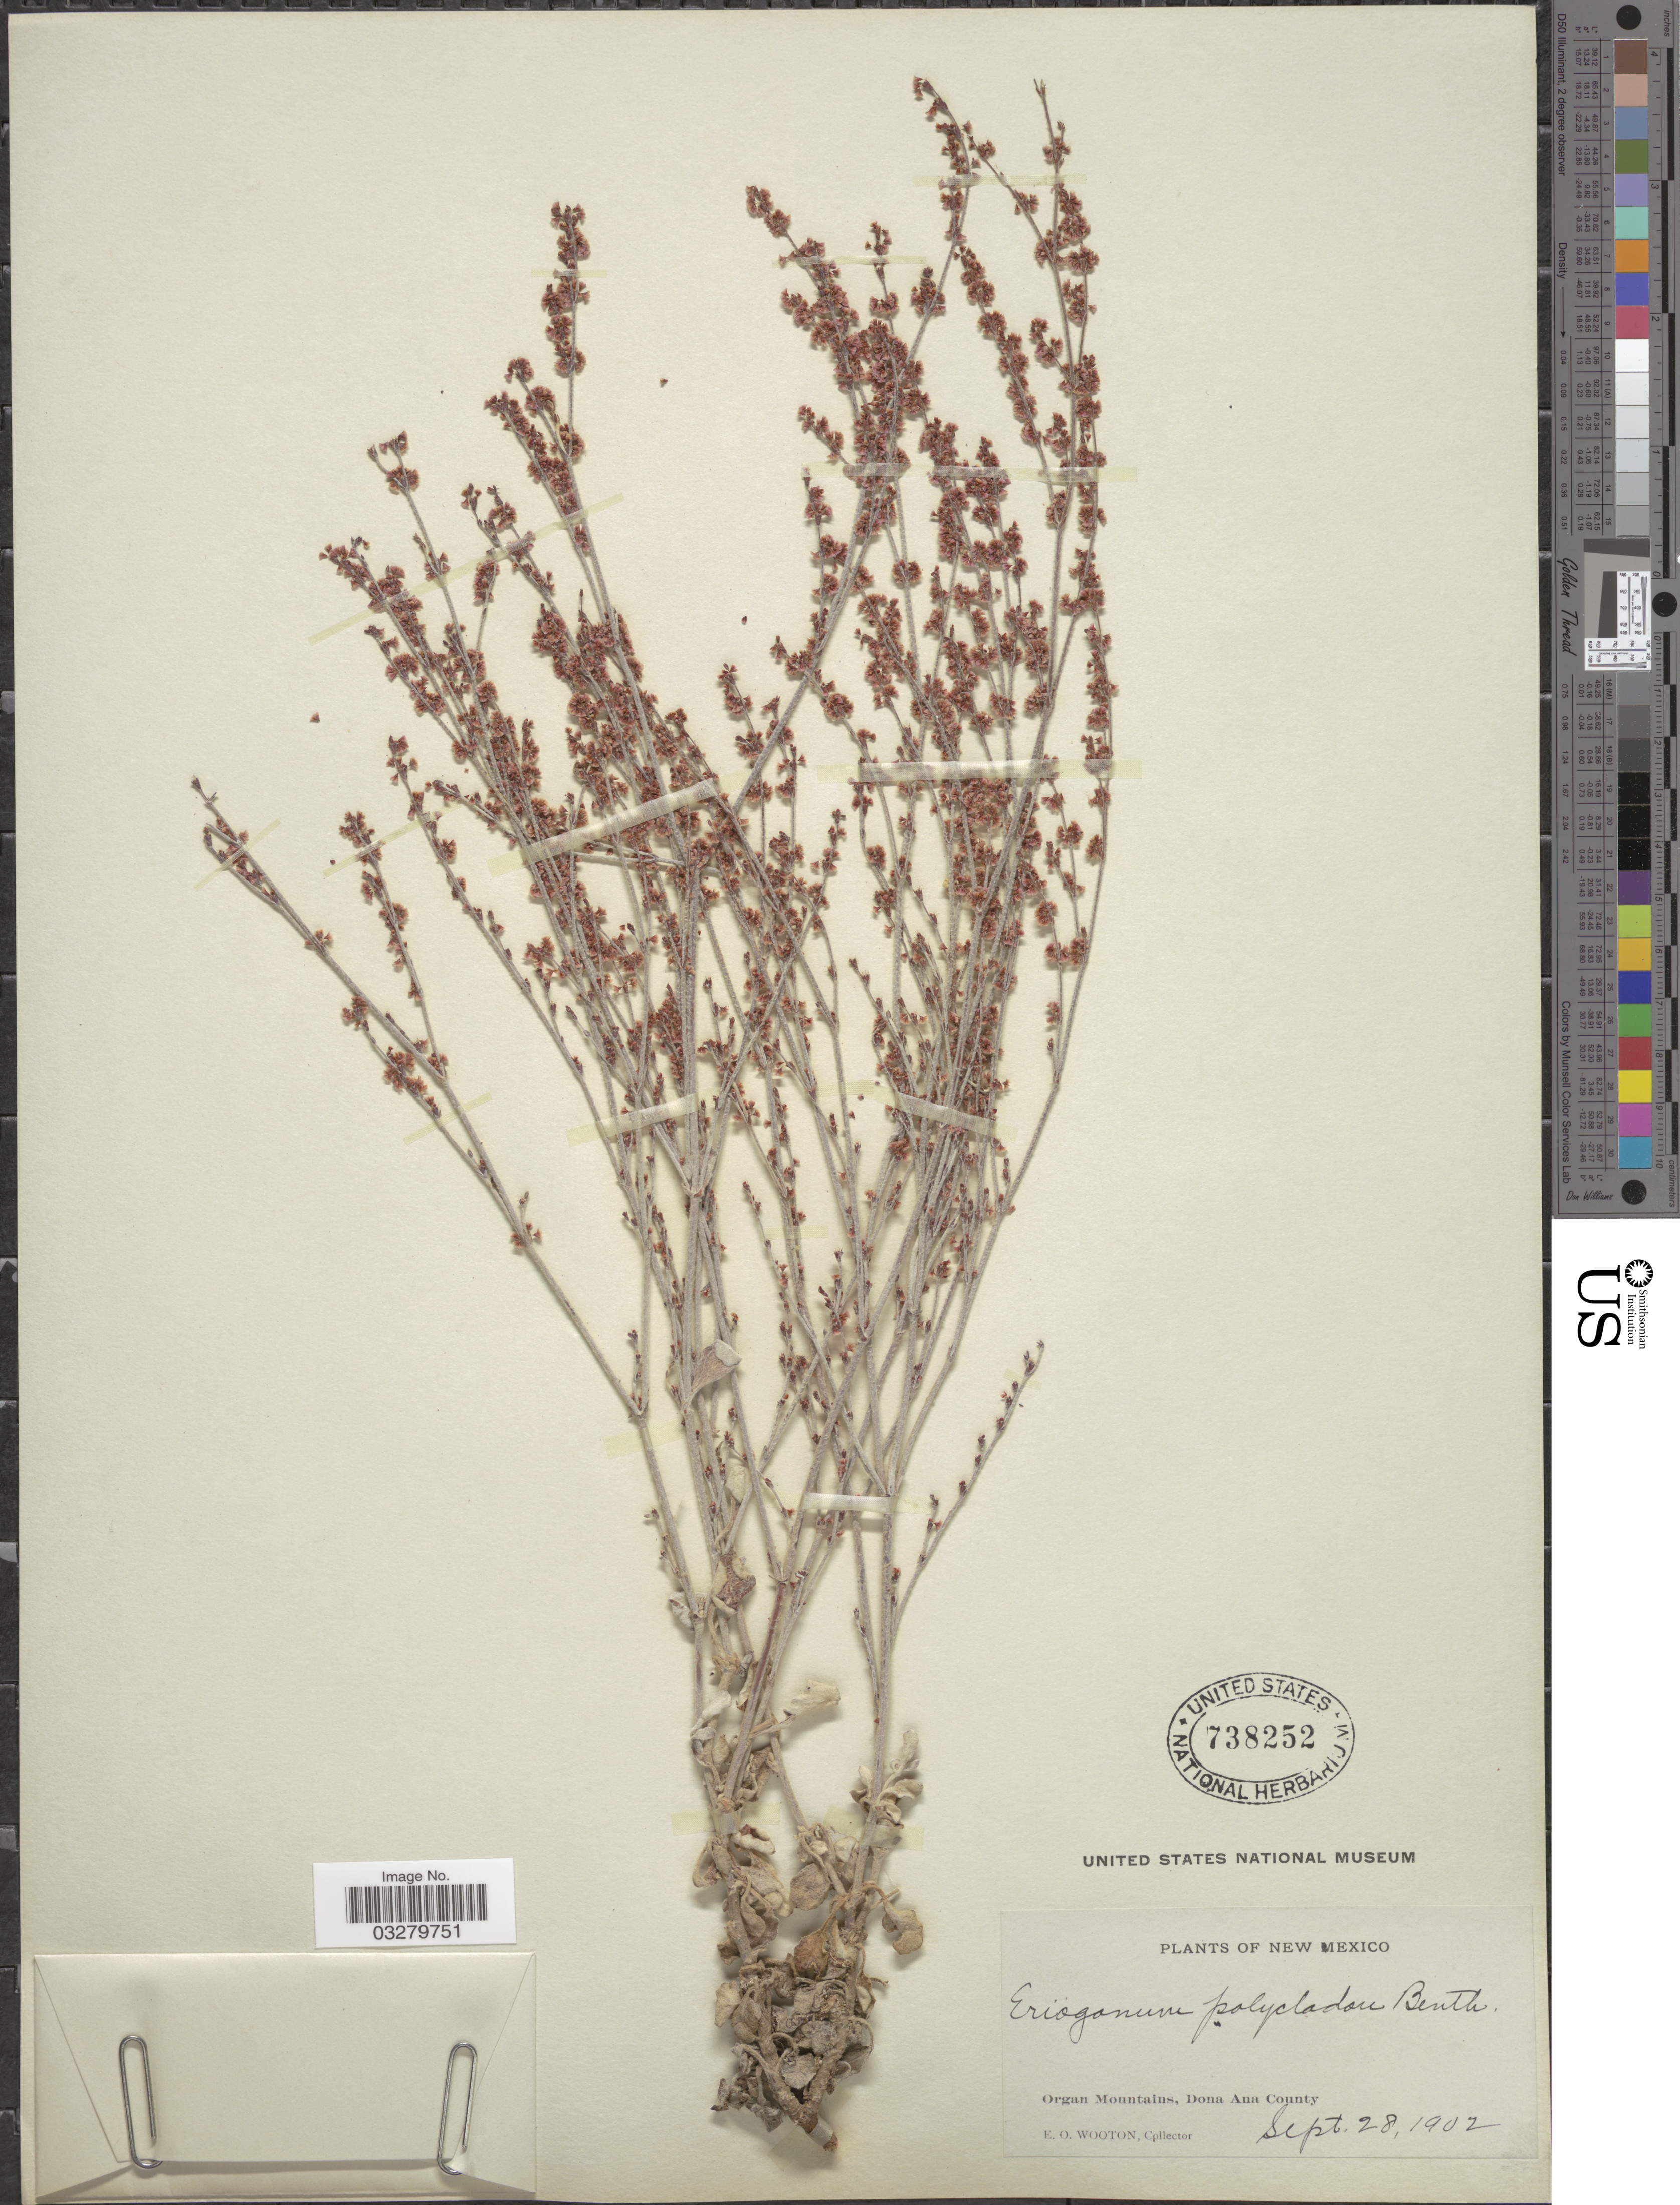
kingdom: Plantae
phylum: Tracheophyta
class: Magnoliopsida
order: Caryophyllales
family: Polygonaceae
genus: Eriogonum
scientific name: Eriogonum polycladon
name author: Benth.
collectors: E. O. Wooton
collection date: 1902-09-28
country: United States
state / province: New Mexico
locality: Organ Mountains, Dona Ana County.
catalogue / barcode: US 738252